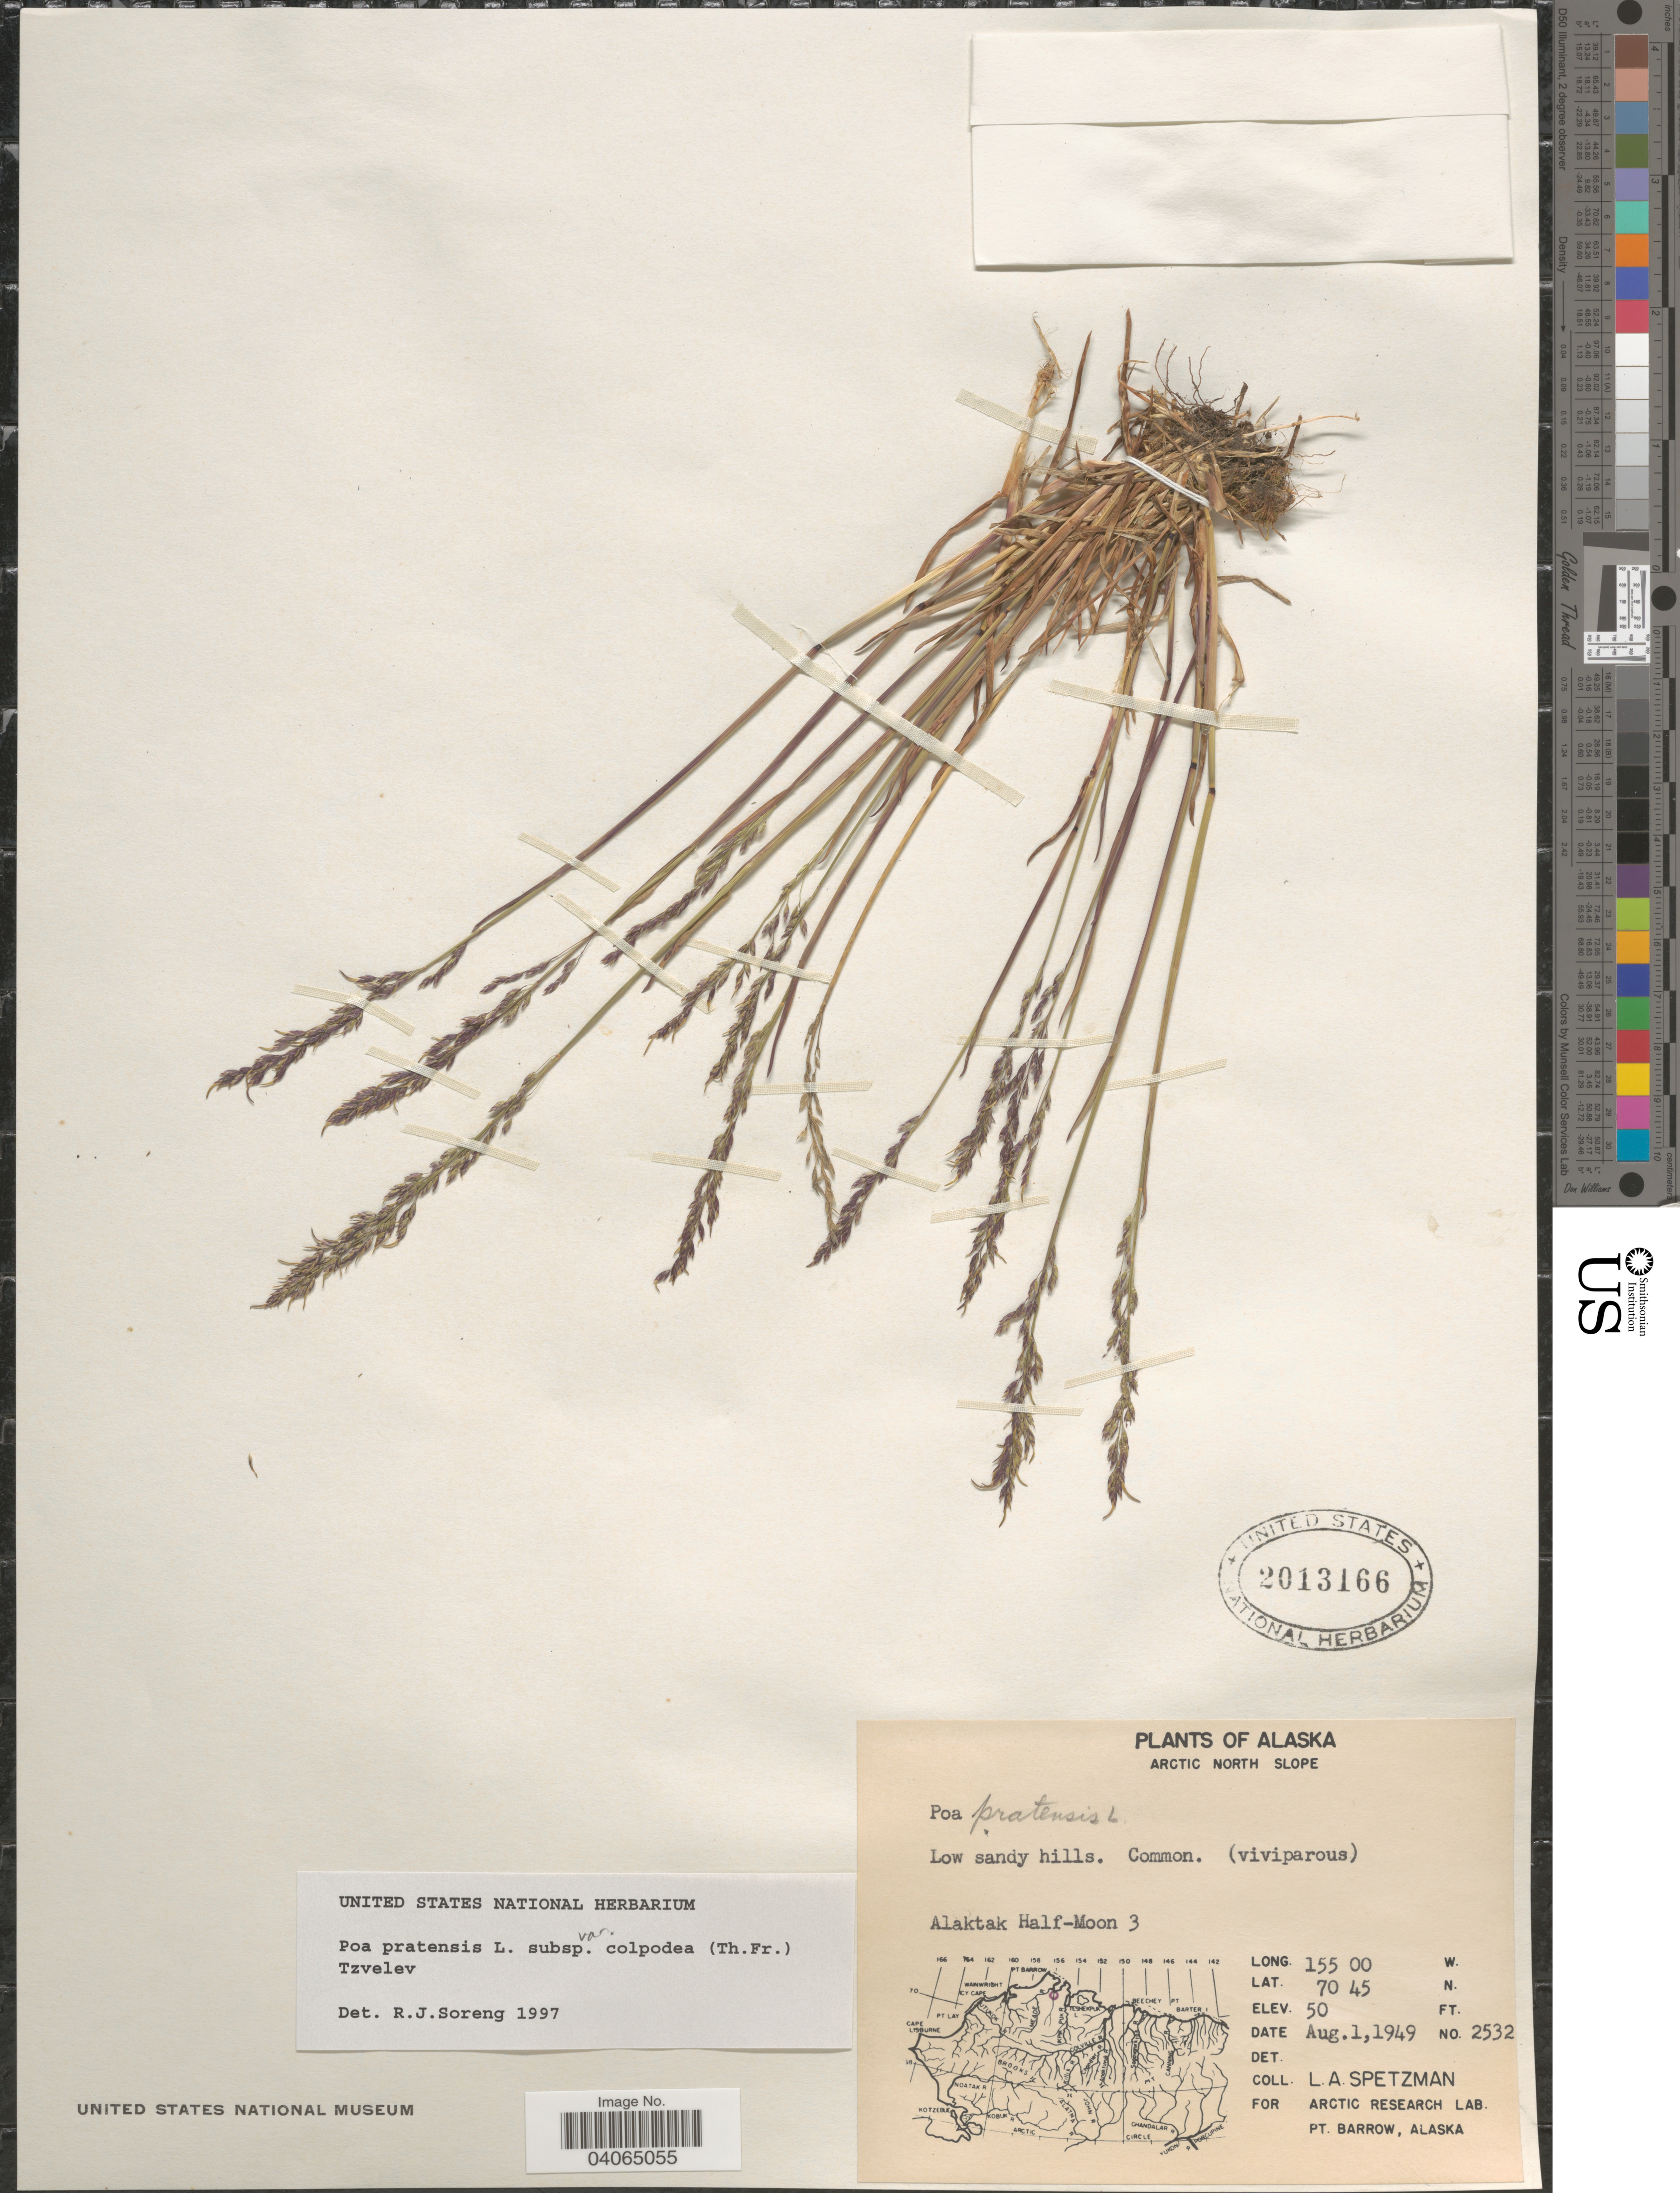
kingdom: Plantae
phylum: Tracheophyta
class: Liliopsida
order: Poales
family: Poaceae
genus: Poa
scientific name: Poa pratensis subsp. colpodea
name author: (Th. Fr.) Tzvelev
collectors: L. Spetzman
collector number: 2532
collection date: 1949-08-01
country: United States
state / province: Alaska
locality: Arctic North Slope. Alaktak Half-Moon 3.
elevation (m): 15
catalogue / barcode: US 2013166